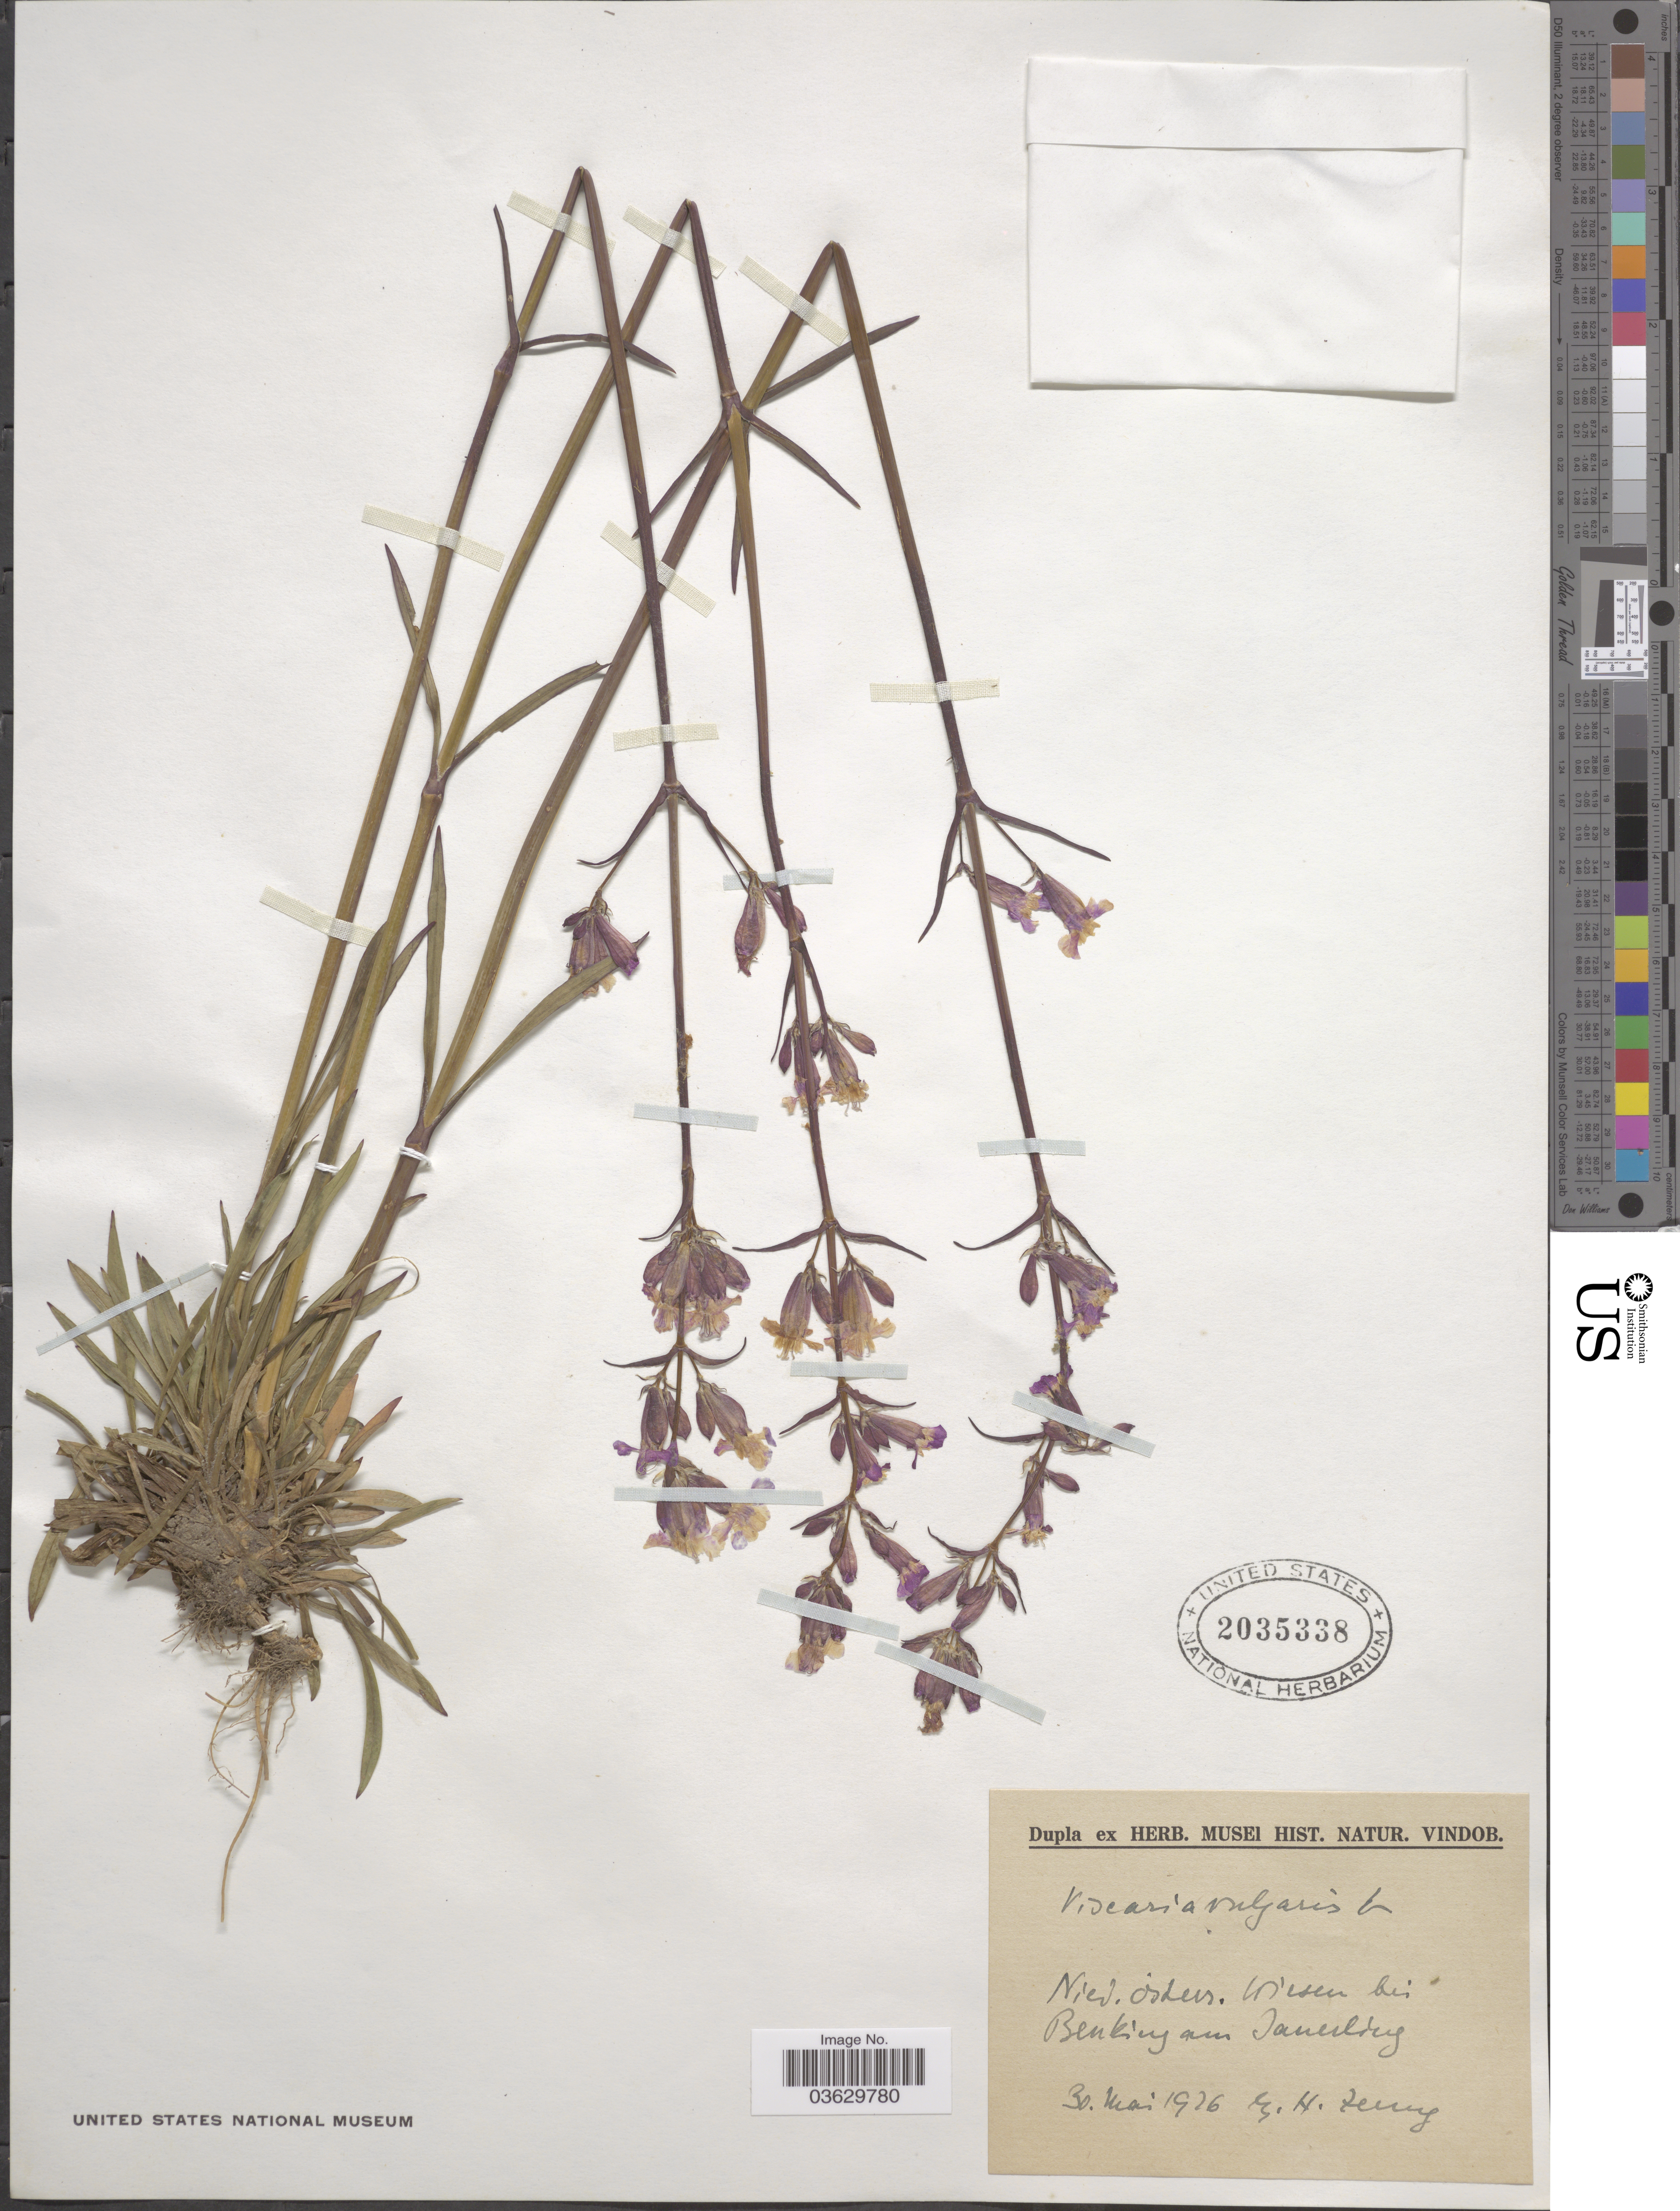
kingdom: Plantae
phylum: Tracheophyta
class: Magnoliopsida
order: Caryophyllales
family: Caryophyllaceae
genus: Viscaria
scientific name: Viscaria vulgaris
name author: Bernh.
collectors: H. Zerny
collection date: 1976-05-30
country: Austria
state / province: Niederosterreich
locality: Wiesen bei Benking am Janerling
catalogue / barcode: US 2035338